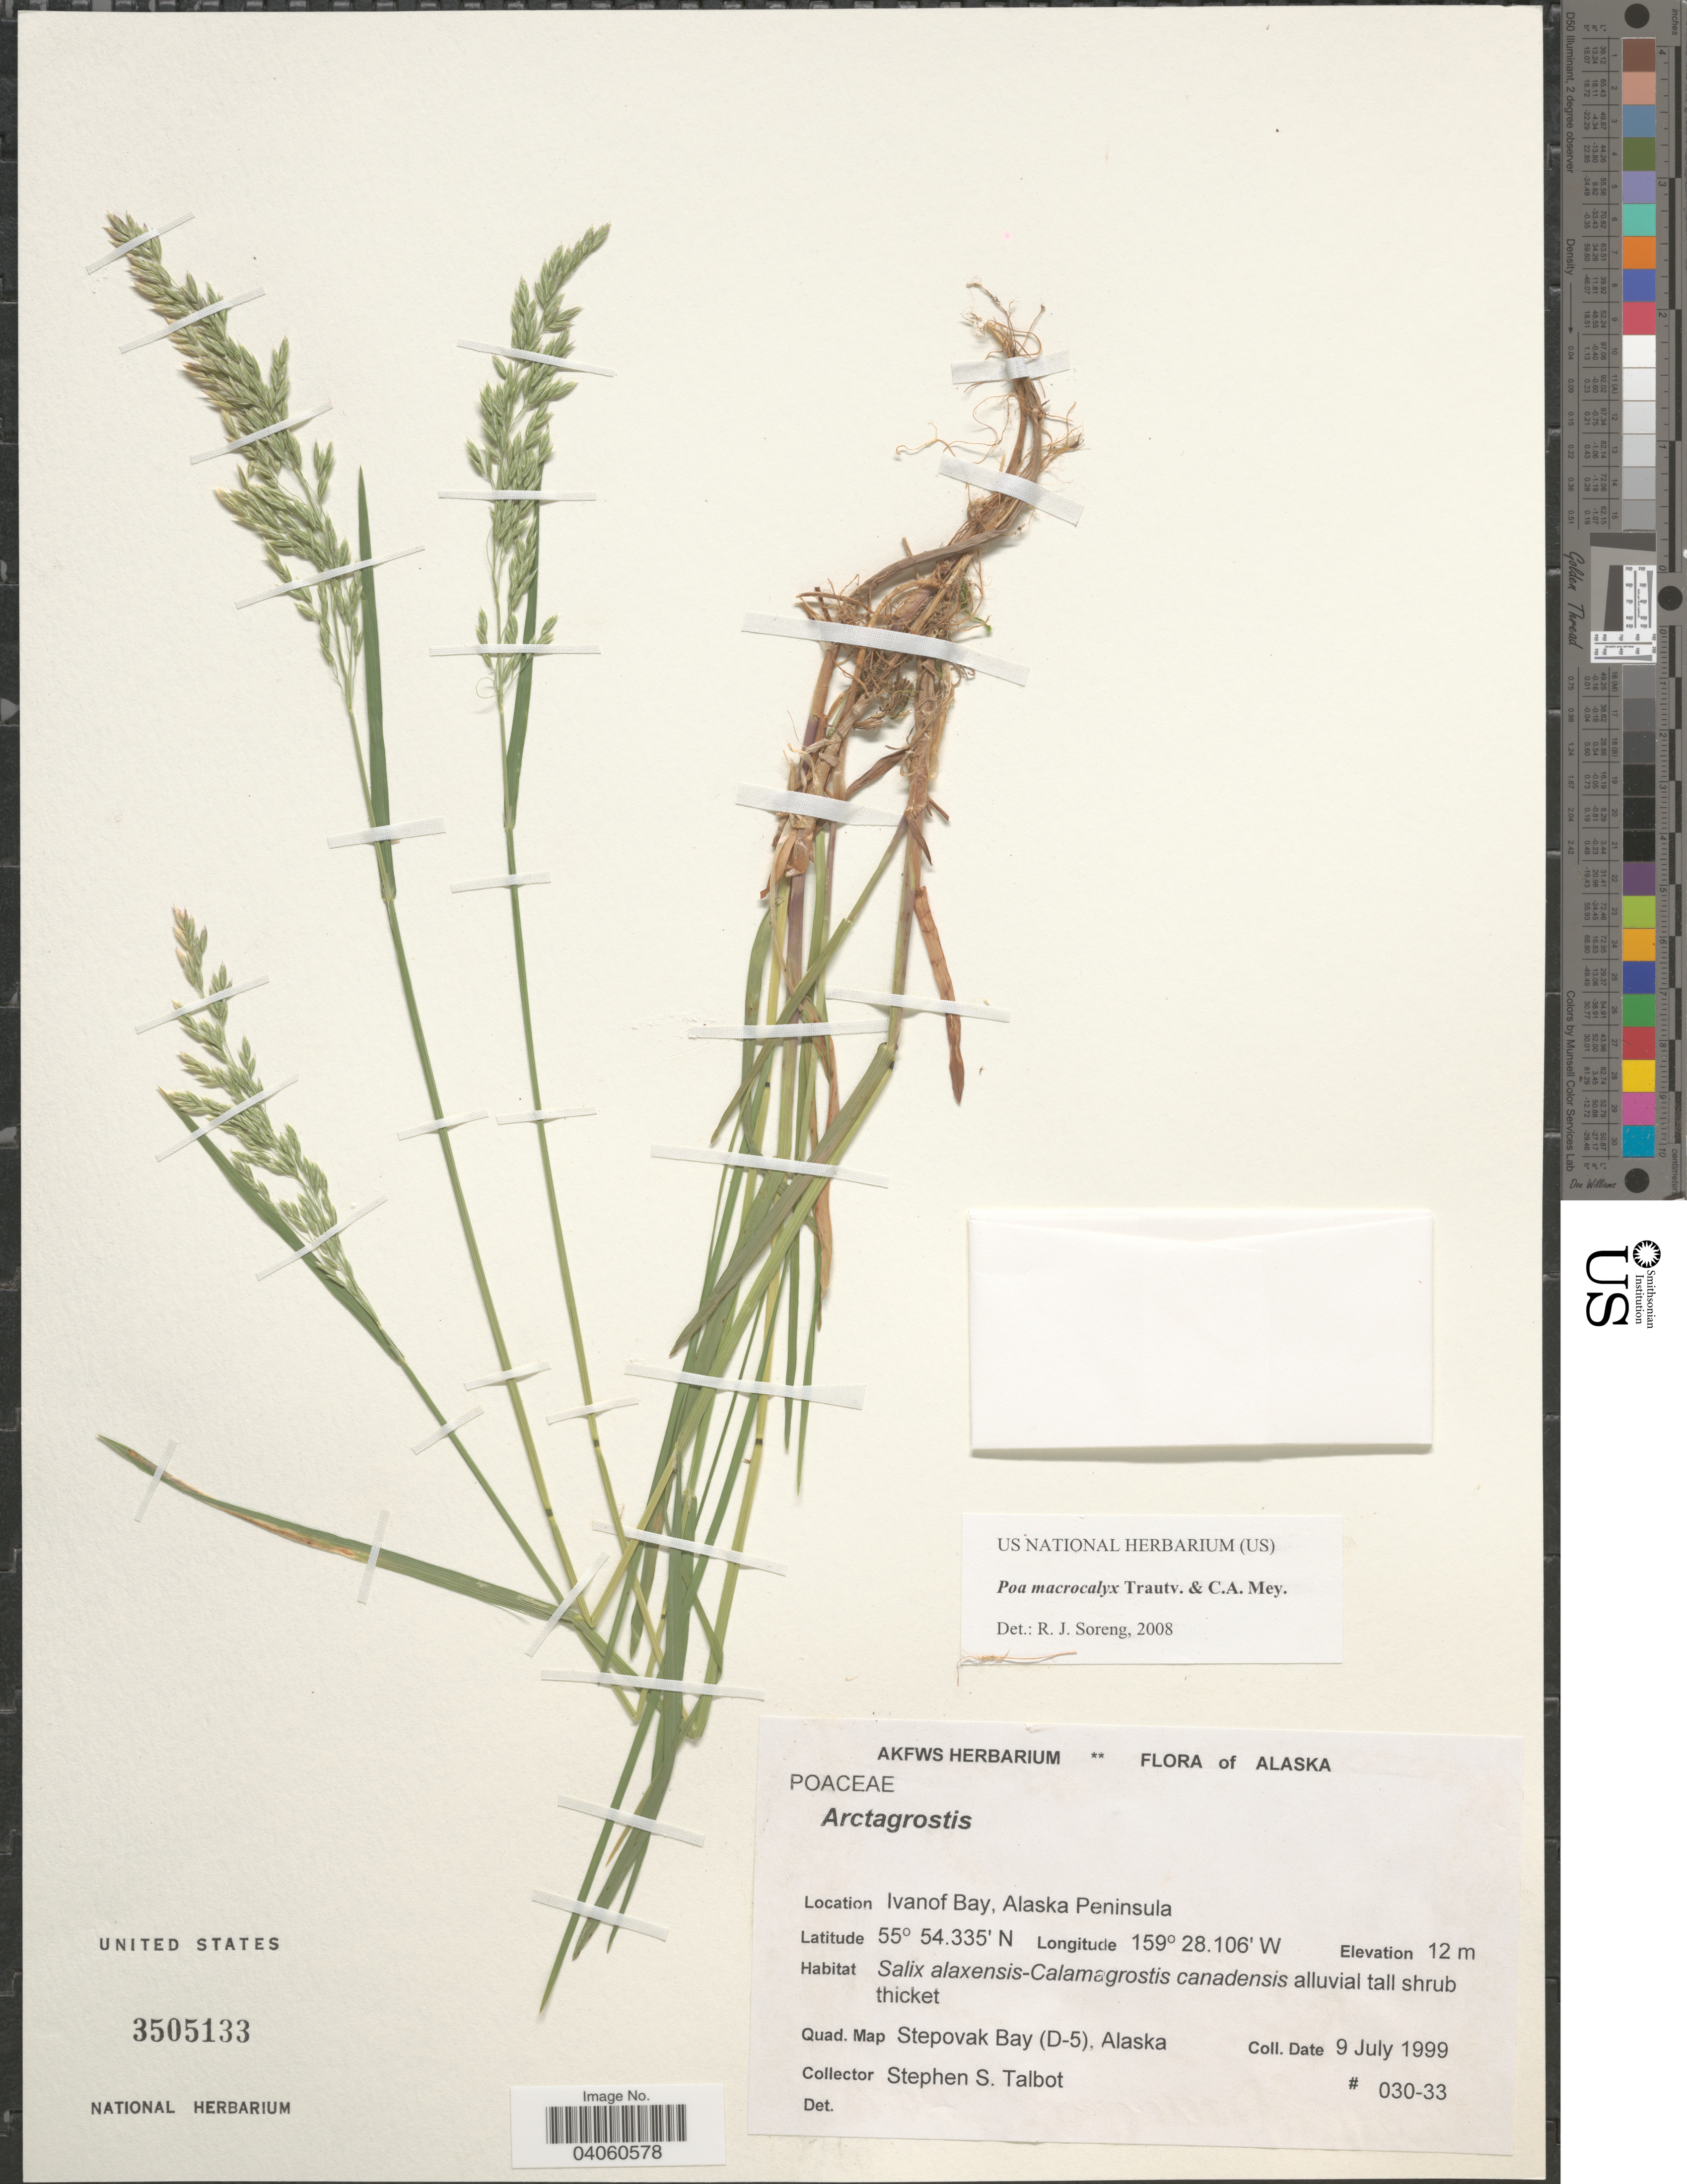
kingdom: Plantae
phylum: Tracheophyta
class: Liliopsida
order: Poales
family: Poaceae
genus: Poa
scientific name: Poa macrocalyx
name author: Trautv. & C.A. Mey.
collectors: S. S. Talbot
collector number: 030-33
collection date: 1999-07-09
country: United States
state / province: Alaska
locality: Ivanof Bay, Alaska Peninsula. Quad. Map Stepovak Bay (D-5).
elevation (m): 12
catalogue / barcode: US 3505133